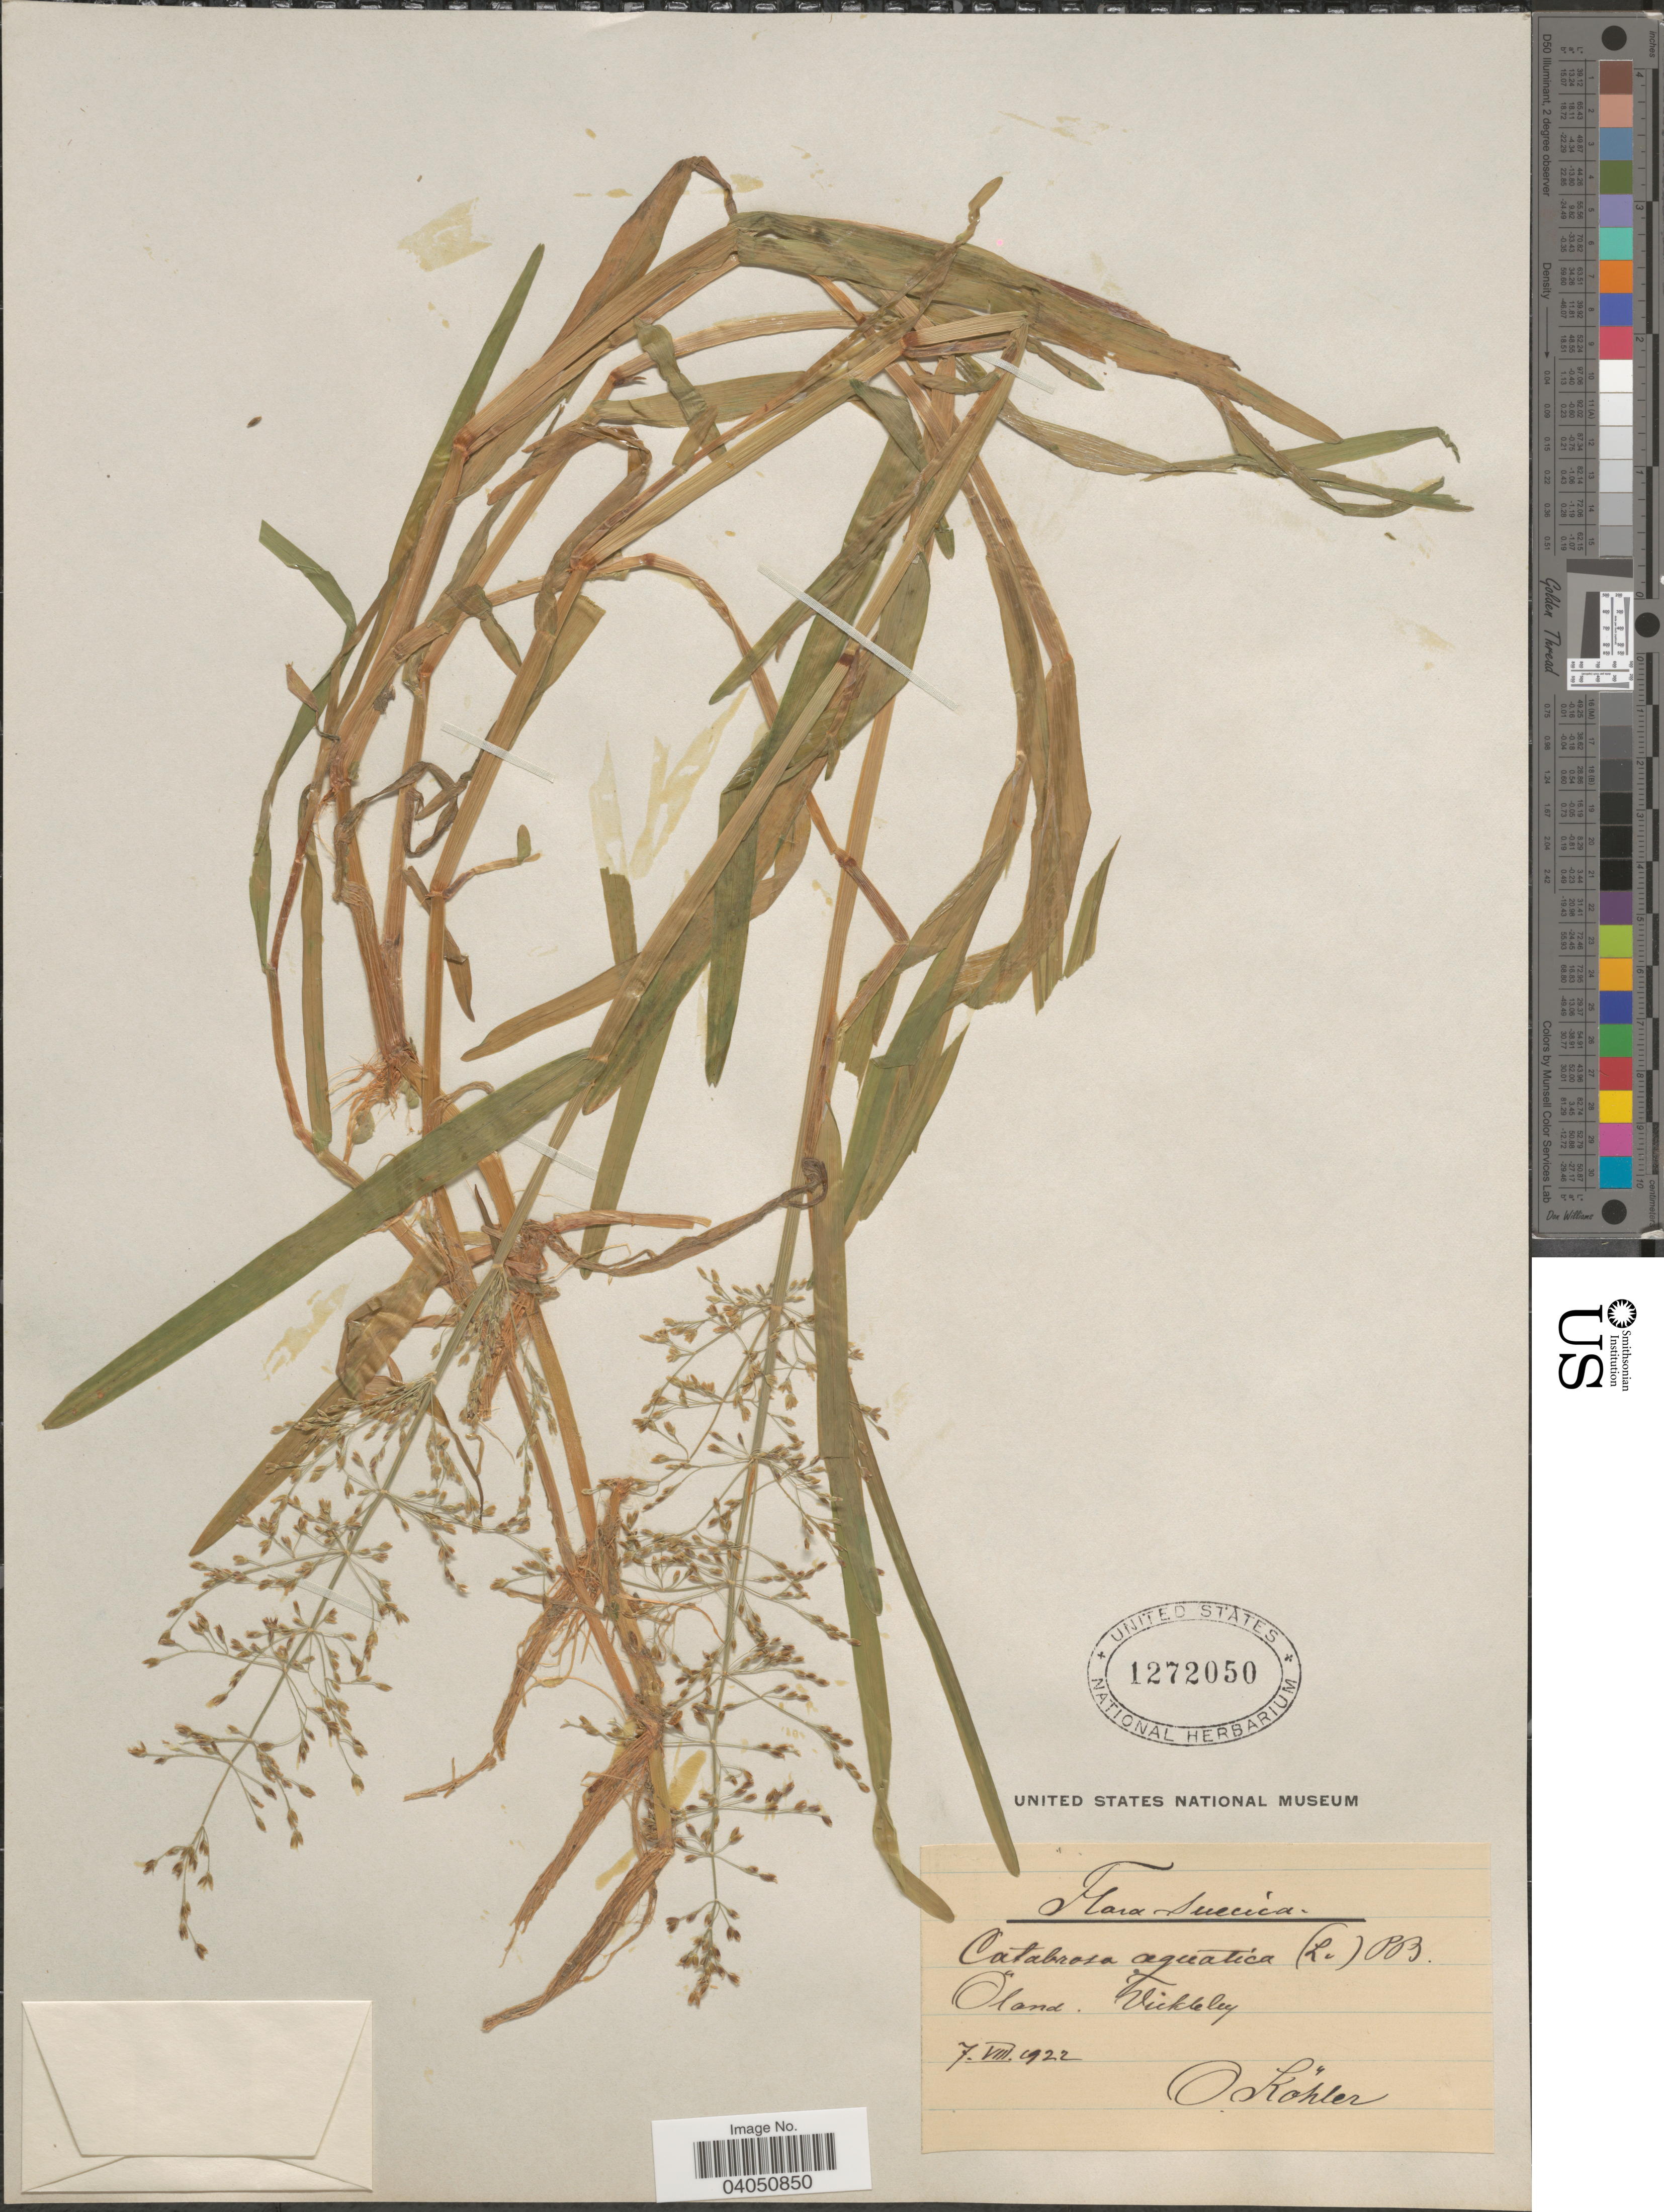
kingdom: Plantae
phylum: Tracheophyta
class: Liliopsida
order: Poales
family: Poaceae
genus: Catabrosa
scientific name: Catabrosa aquatica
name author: (L.) P. Beauv.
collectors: O. Köhler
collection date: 1922-08-07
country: Sweden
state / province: Kalmar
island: Oland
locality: Suecica. Öland. Wickleby.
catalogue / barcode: US 1272050